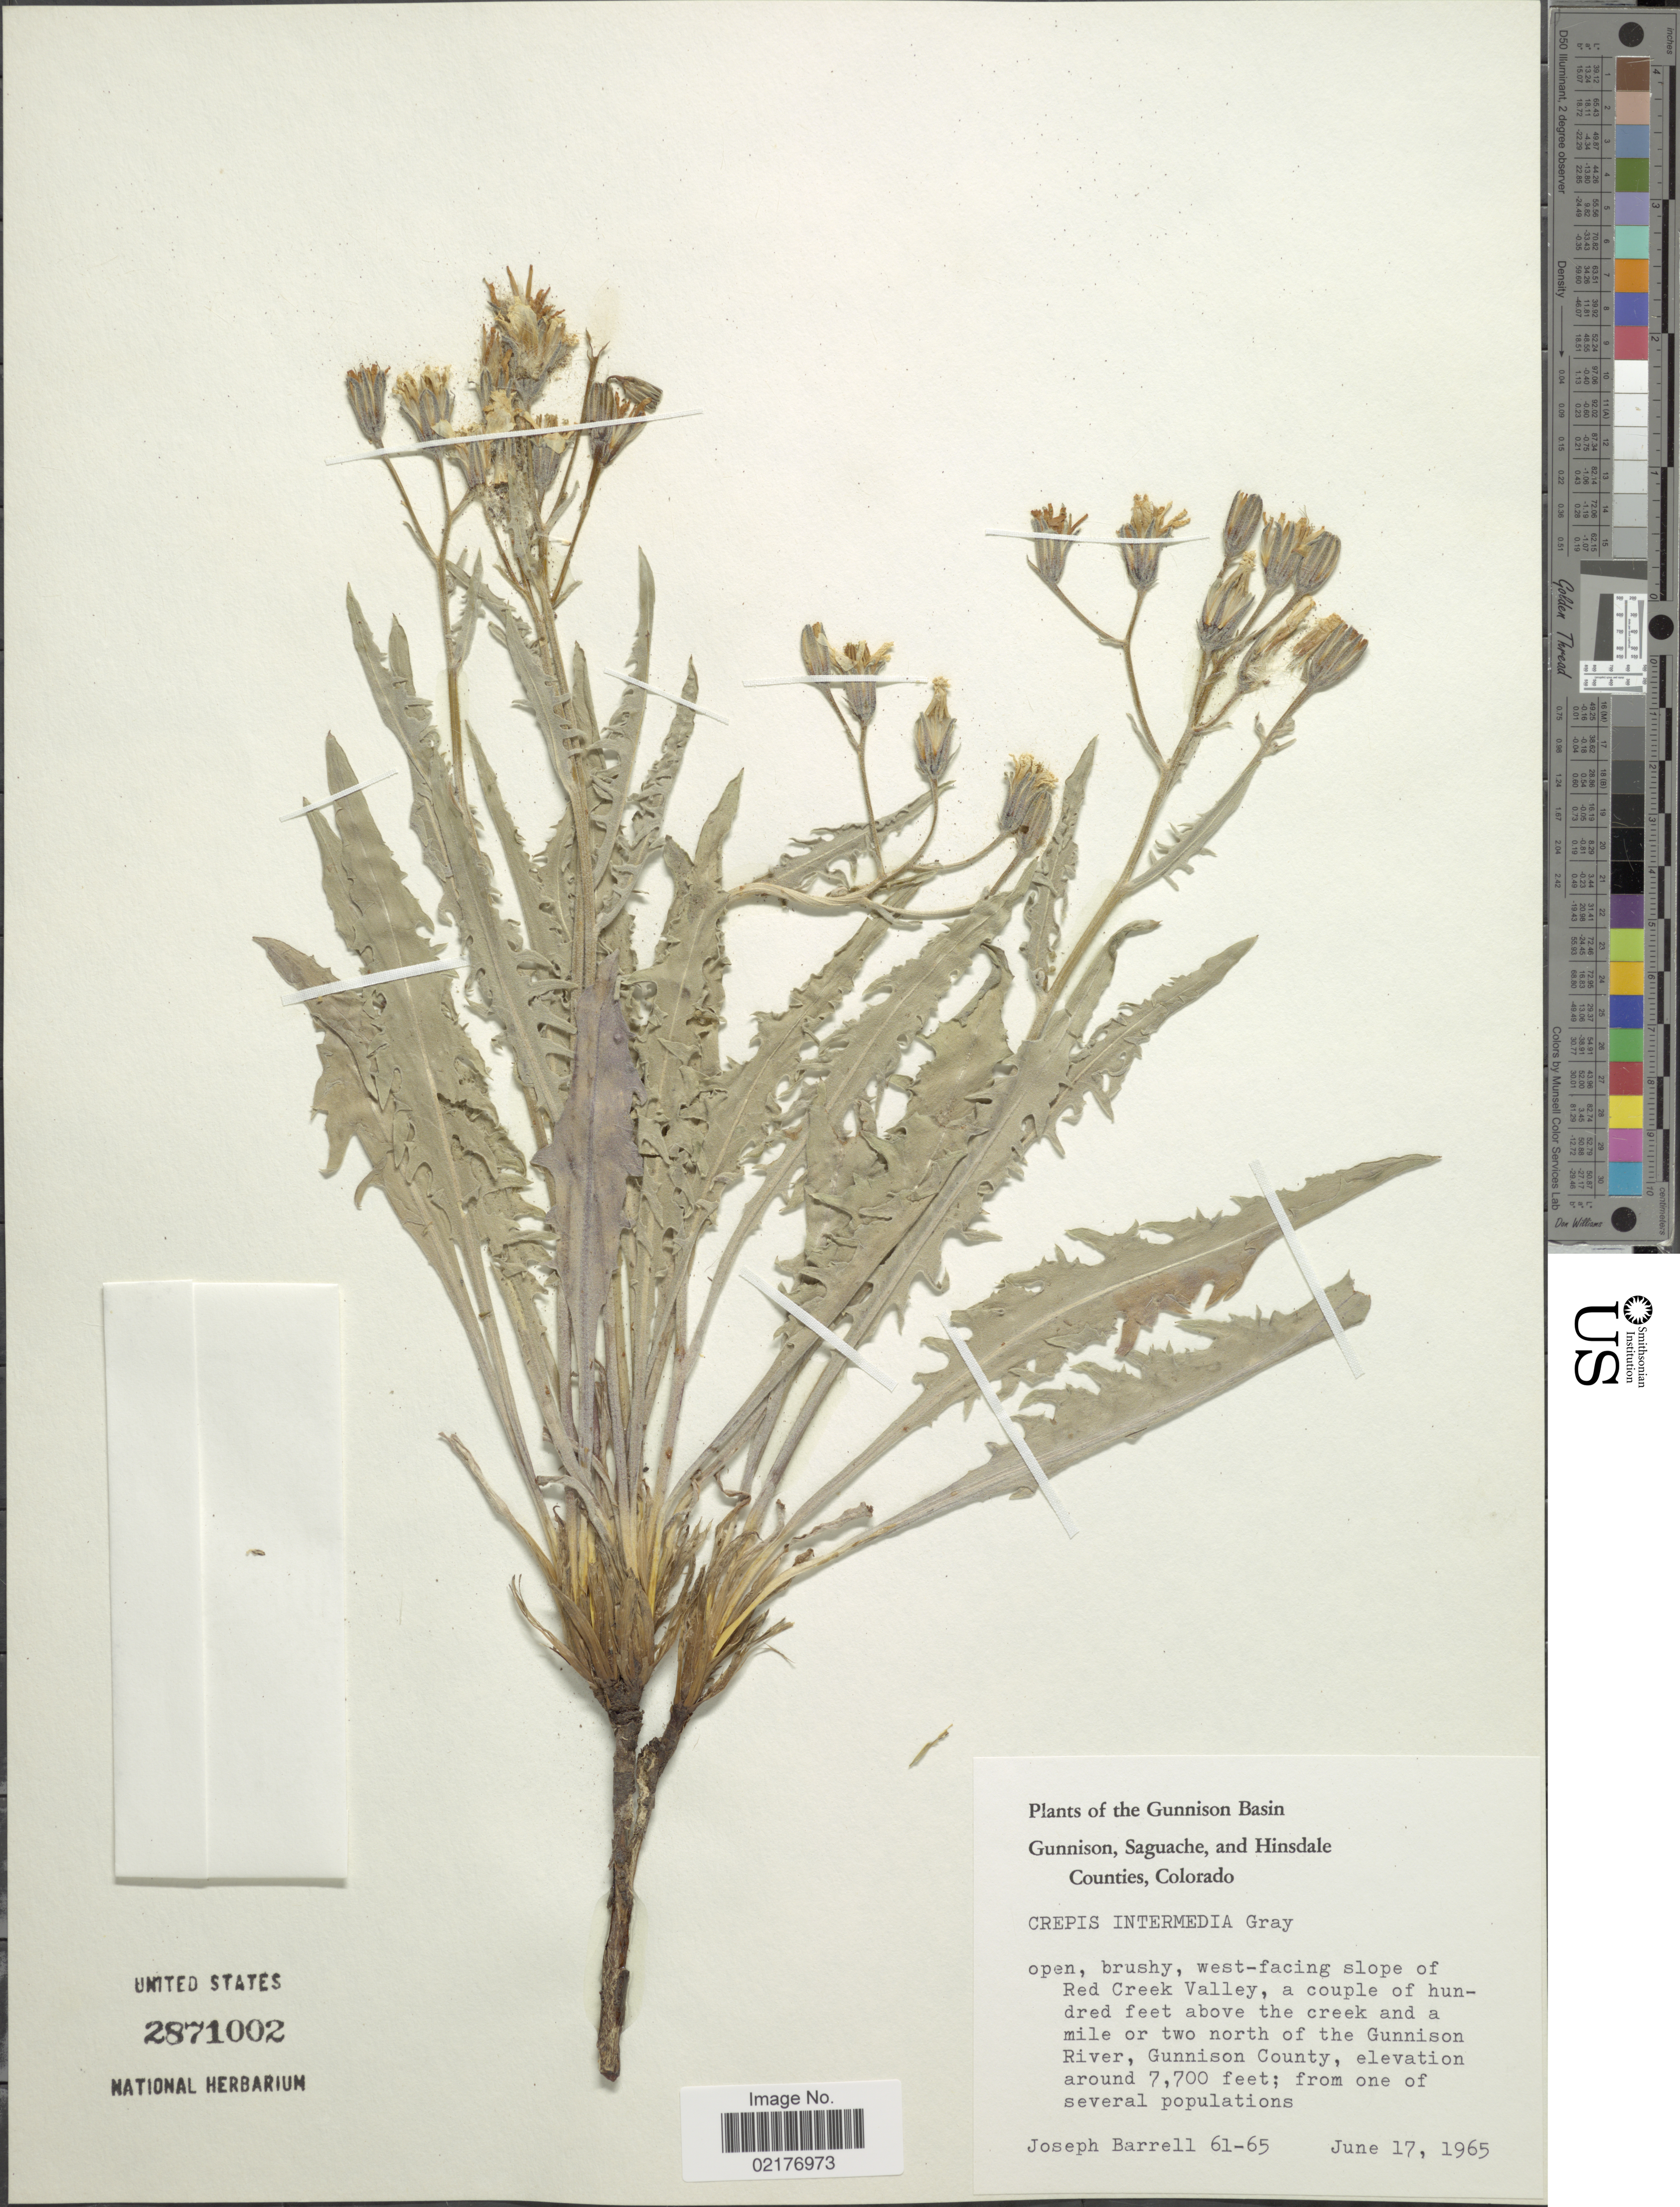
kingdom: Plantae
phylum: Tracheophyta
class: Magnoliopsida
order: Asterales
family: Asteraceae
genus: Crepis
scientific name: Crepis intermedia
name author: A. Gray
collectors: J. Barrell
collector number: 61-65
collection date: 1965-06-17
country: United States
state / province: Colorado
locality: The Gunnison Basin, Gunnison, Saguache, and Hinsdale Counties, Colorado, west-facing slope of Red Creek Valley, a couple of hundred feet above the creek and a mile or two north of the Gunnison River, Gunnison County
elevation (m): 2347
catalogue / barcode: US 2871002